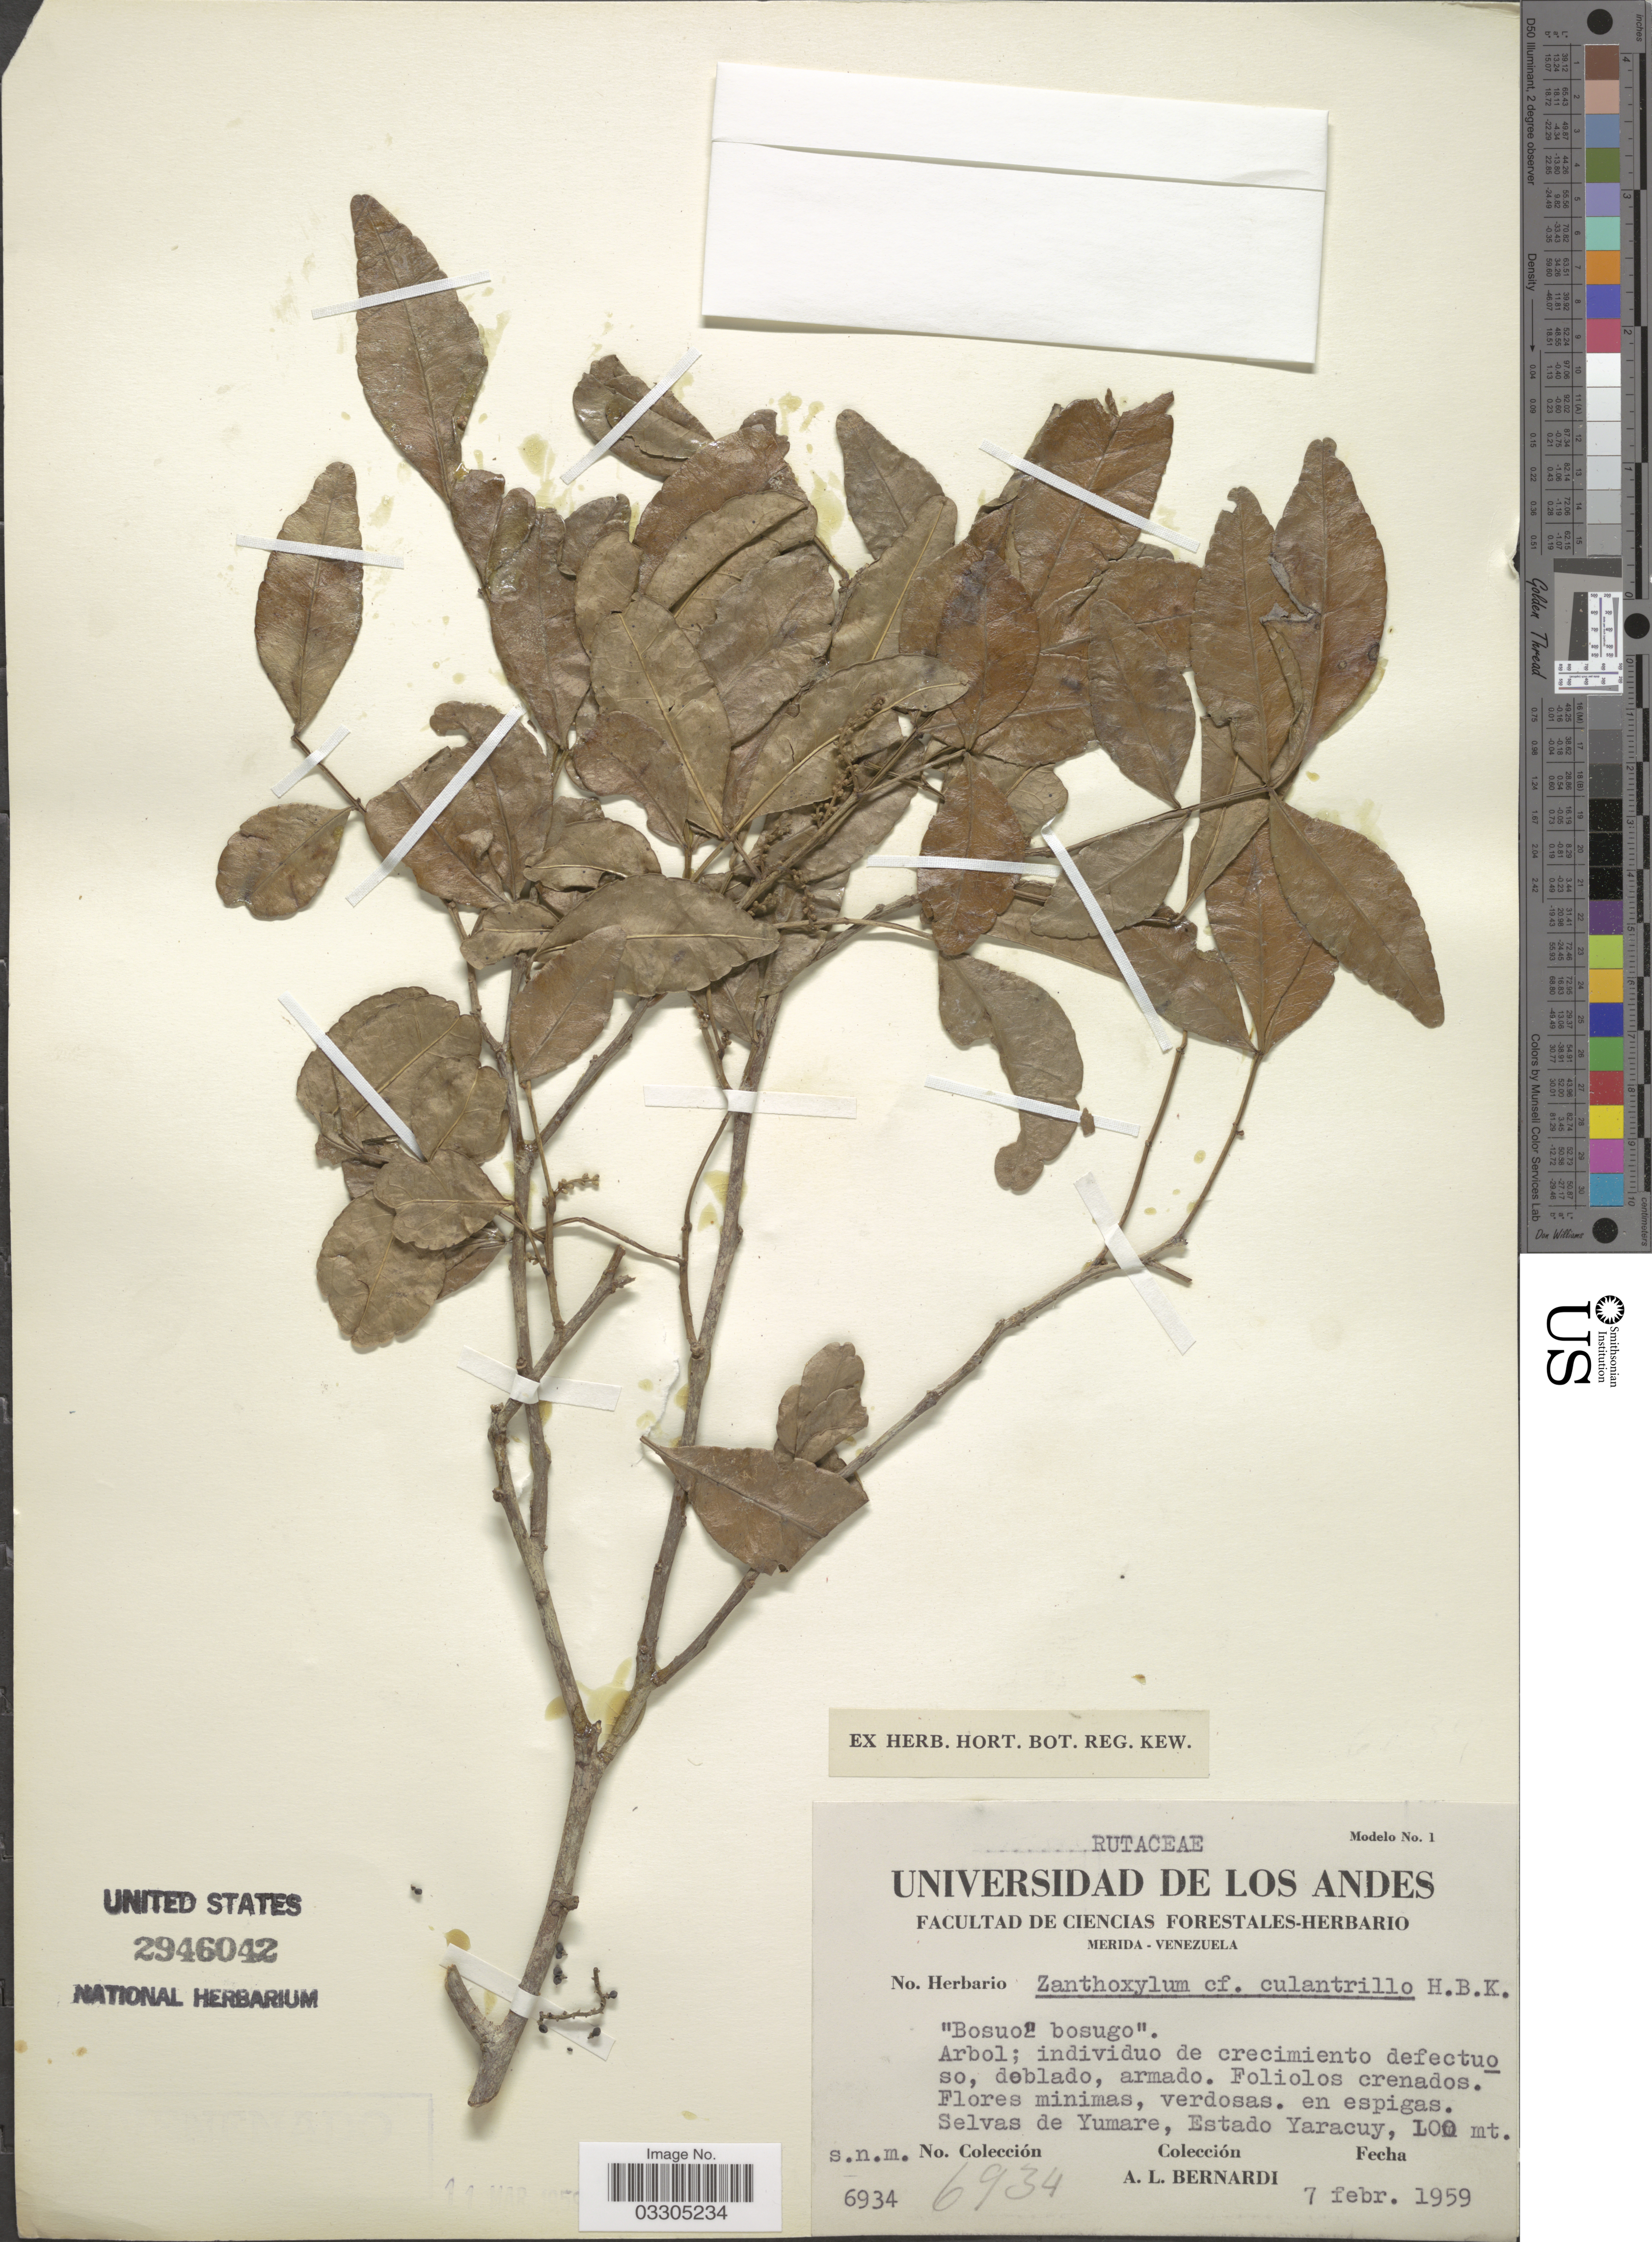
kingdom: Plantae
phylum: Tracheophyta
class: Magnoliopsida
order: Sapindales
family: Rutaceae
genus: Zanthoxylum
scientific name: Zanthoxylum culantrillo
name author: Kunth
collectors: A. L. Bernardi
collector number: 6934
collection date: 1959-02-07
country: Venezuela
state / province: Yaracuy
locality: Selvas de Yumare.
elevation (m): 100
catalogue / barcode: US 2946042